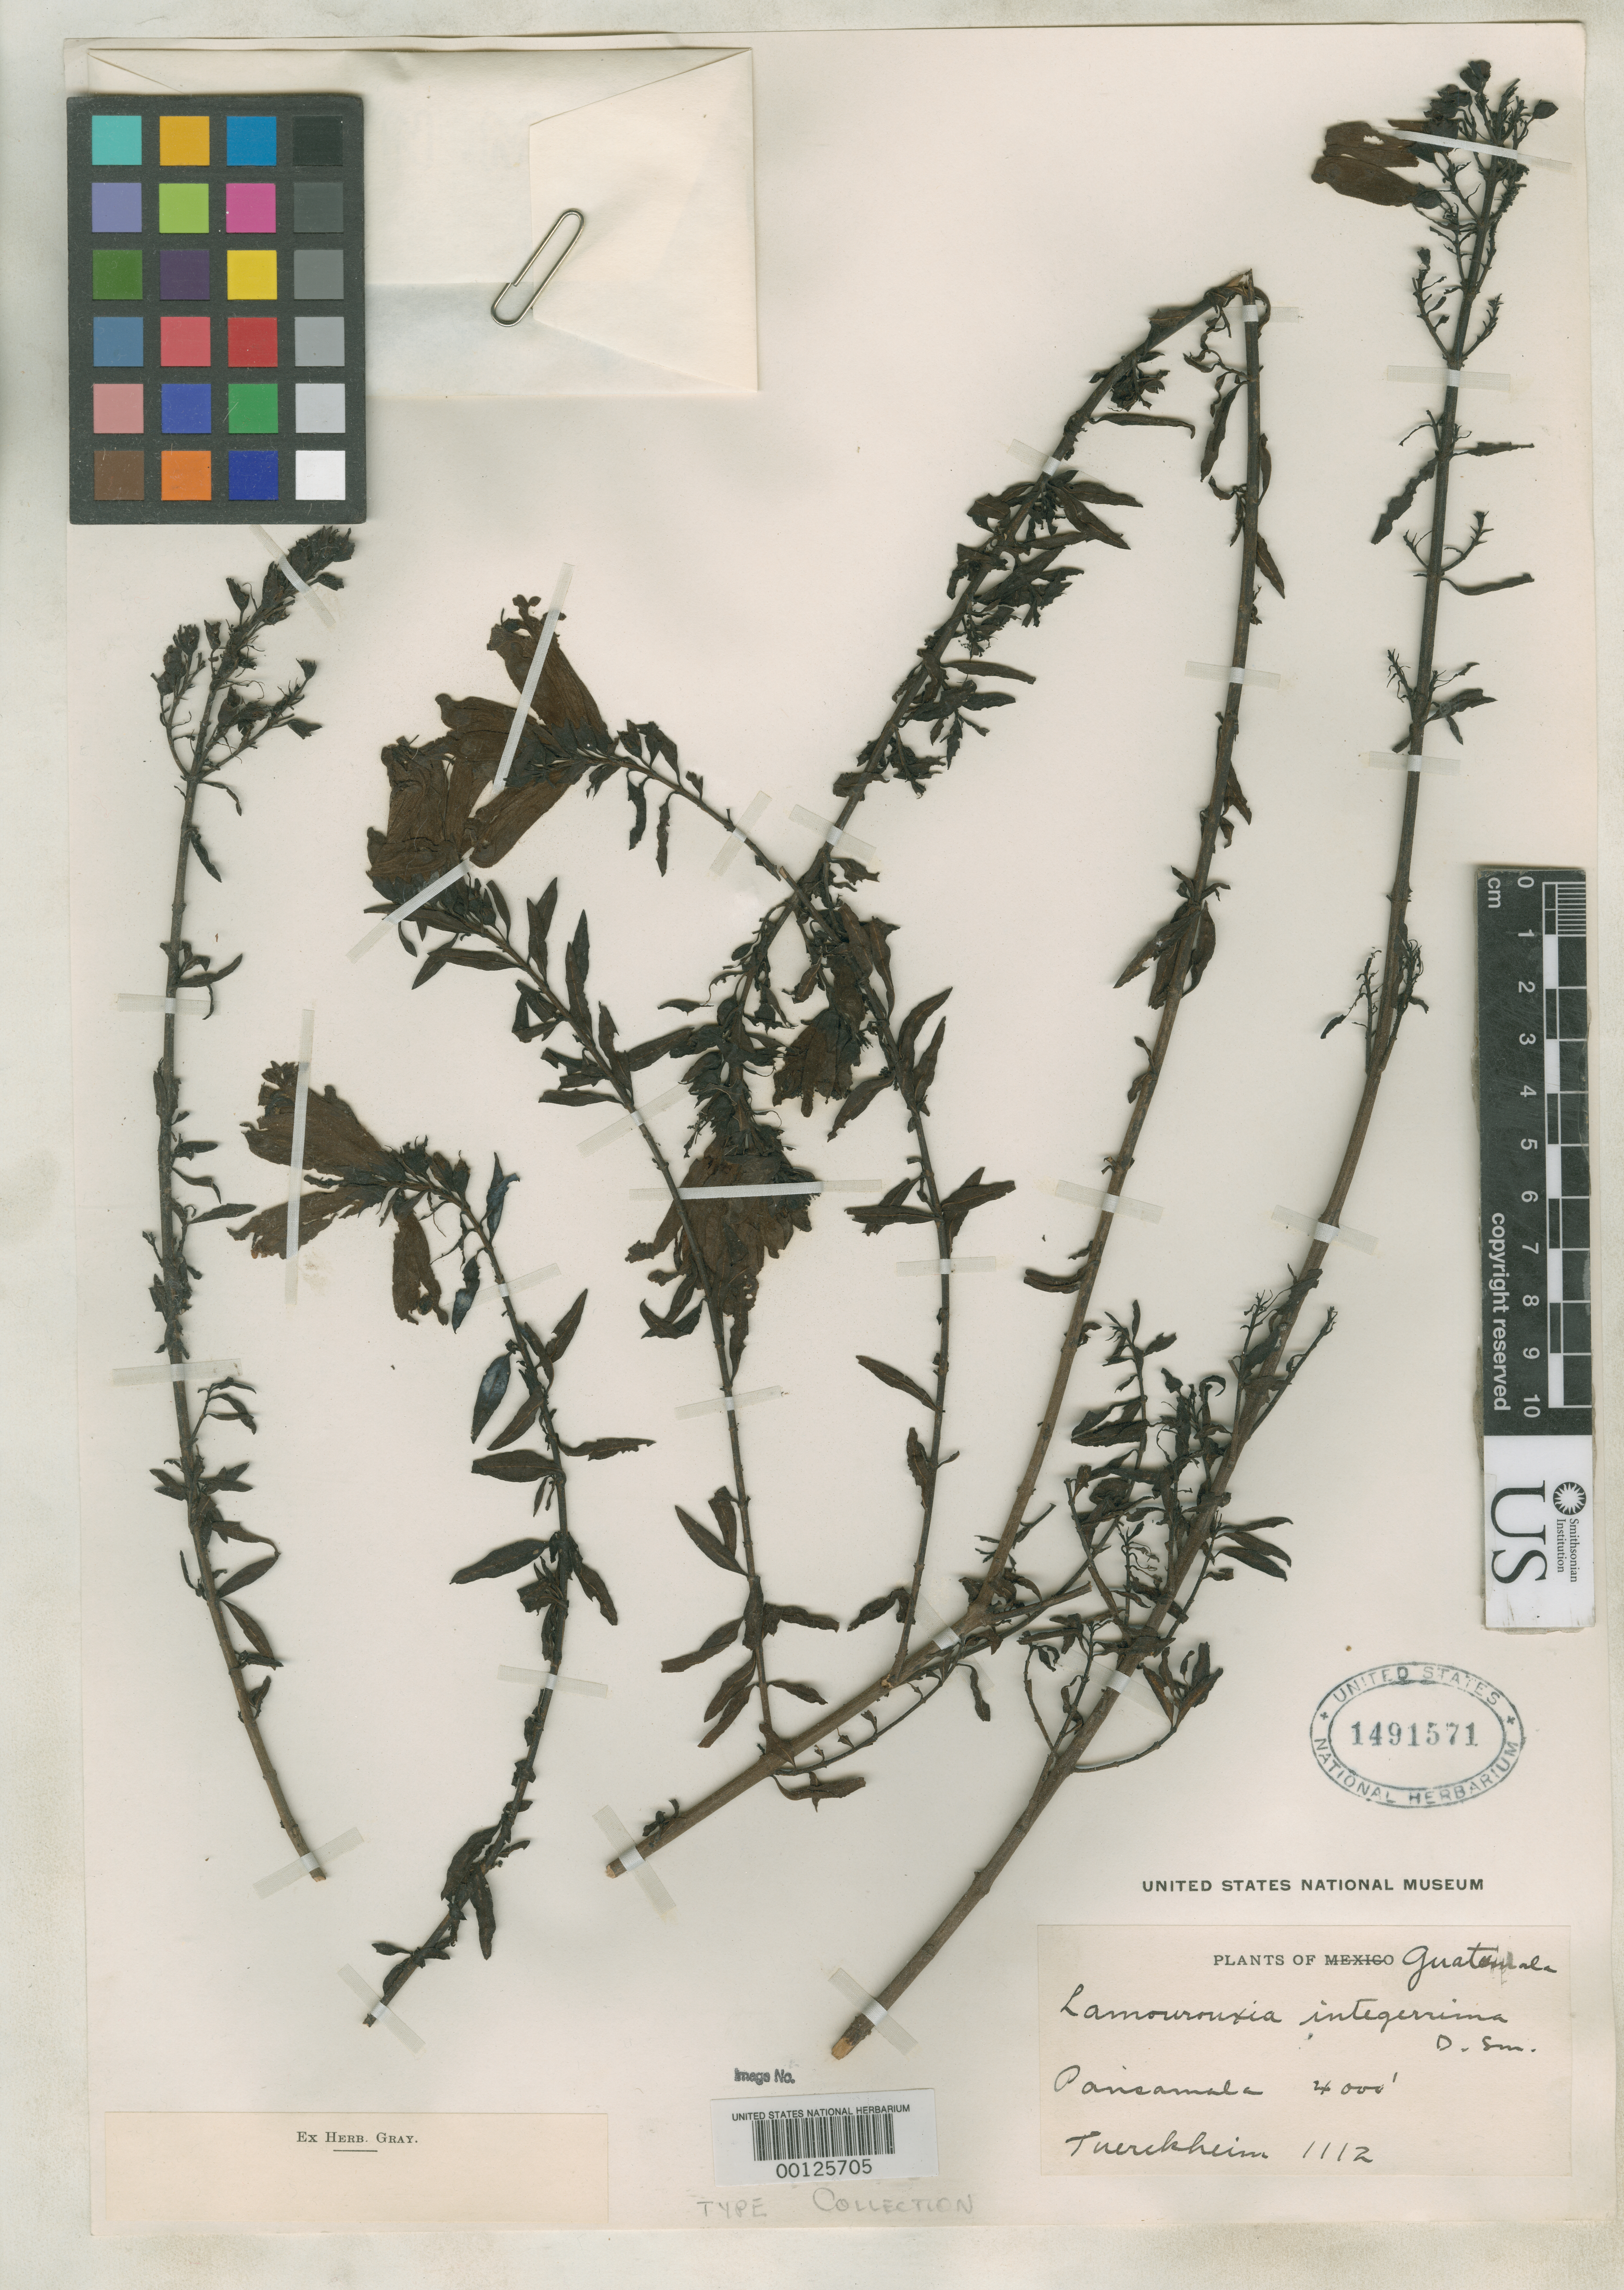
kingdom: Plantae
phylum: Tracheophyta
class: Magnoliopsida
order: Lamiales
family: Orobanchaceae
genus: Lamourouxia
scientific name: Lamourouxia integerrima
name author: Donn. Sm.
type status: Type Collection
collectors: H. von Türckheim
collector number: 1112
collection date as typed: Jan 1887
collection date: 1887-01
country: Guatemala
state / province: Alta Verapaz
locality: Pansamalá.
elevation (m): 1219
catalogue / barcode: US 1491571